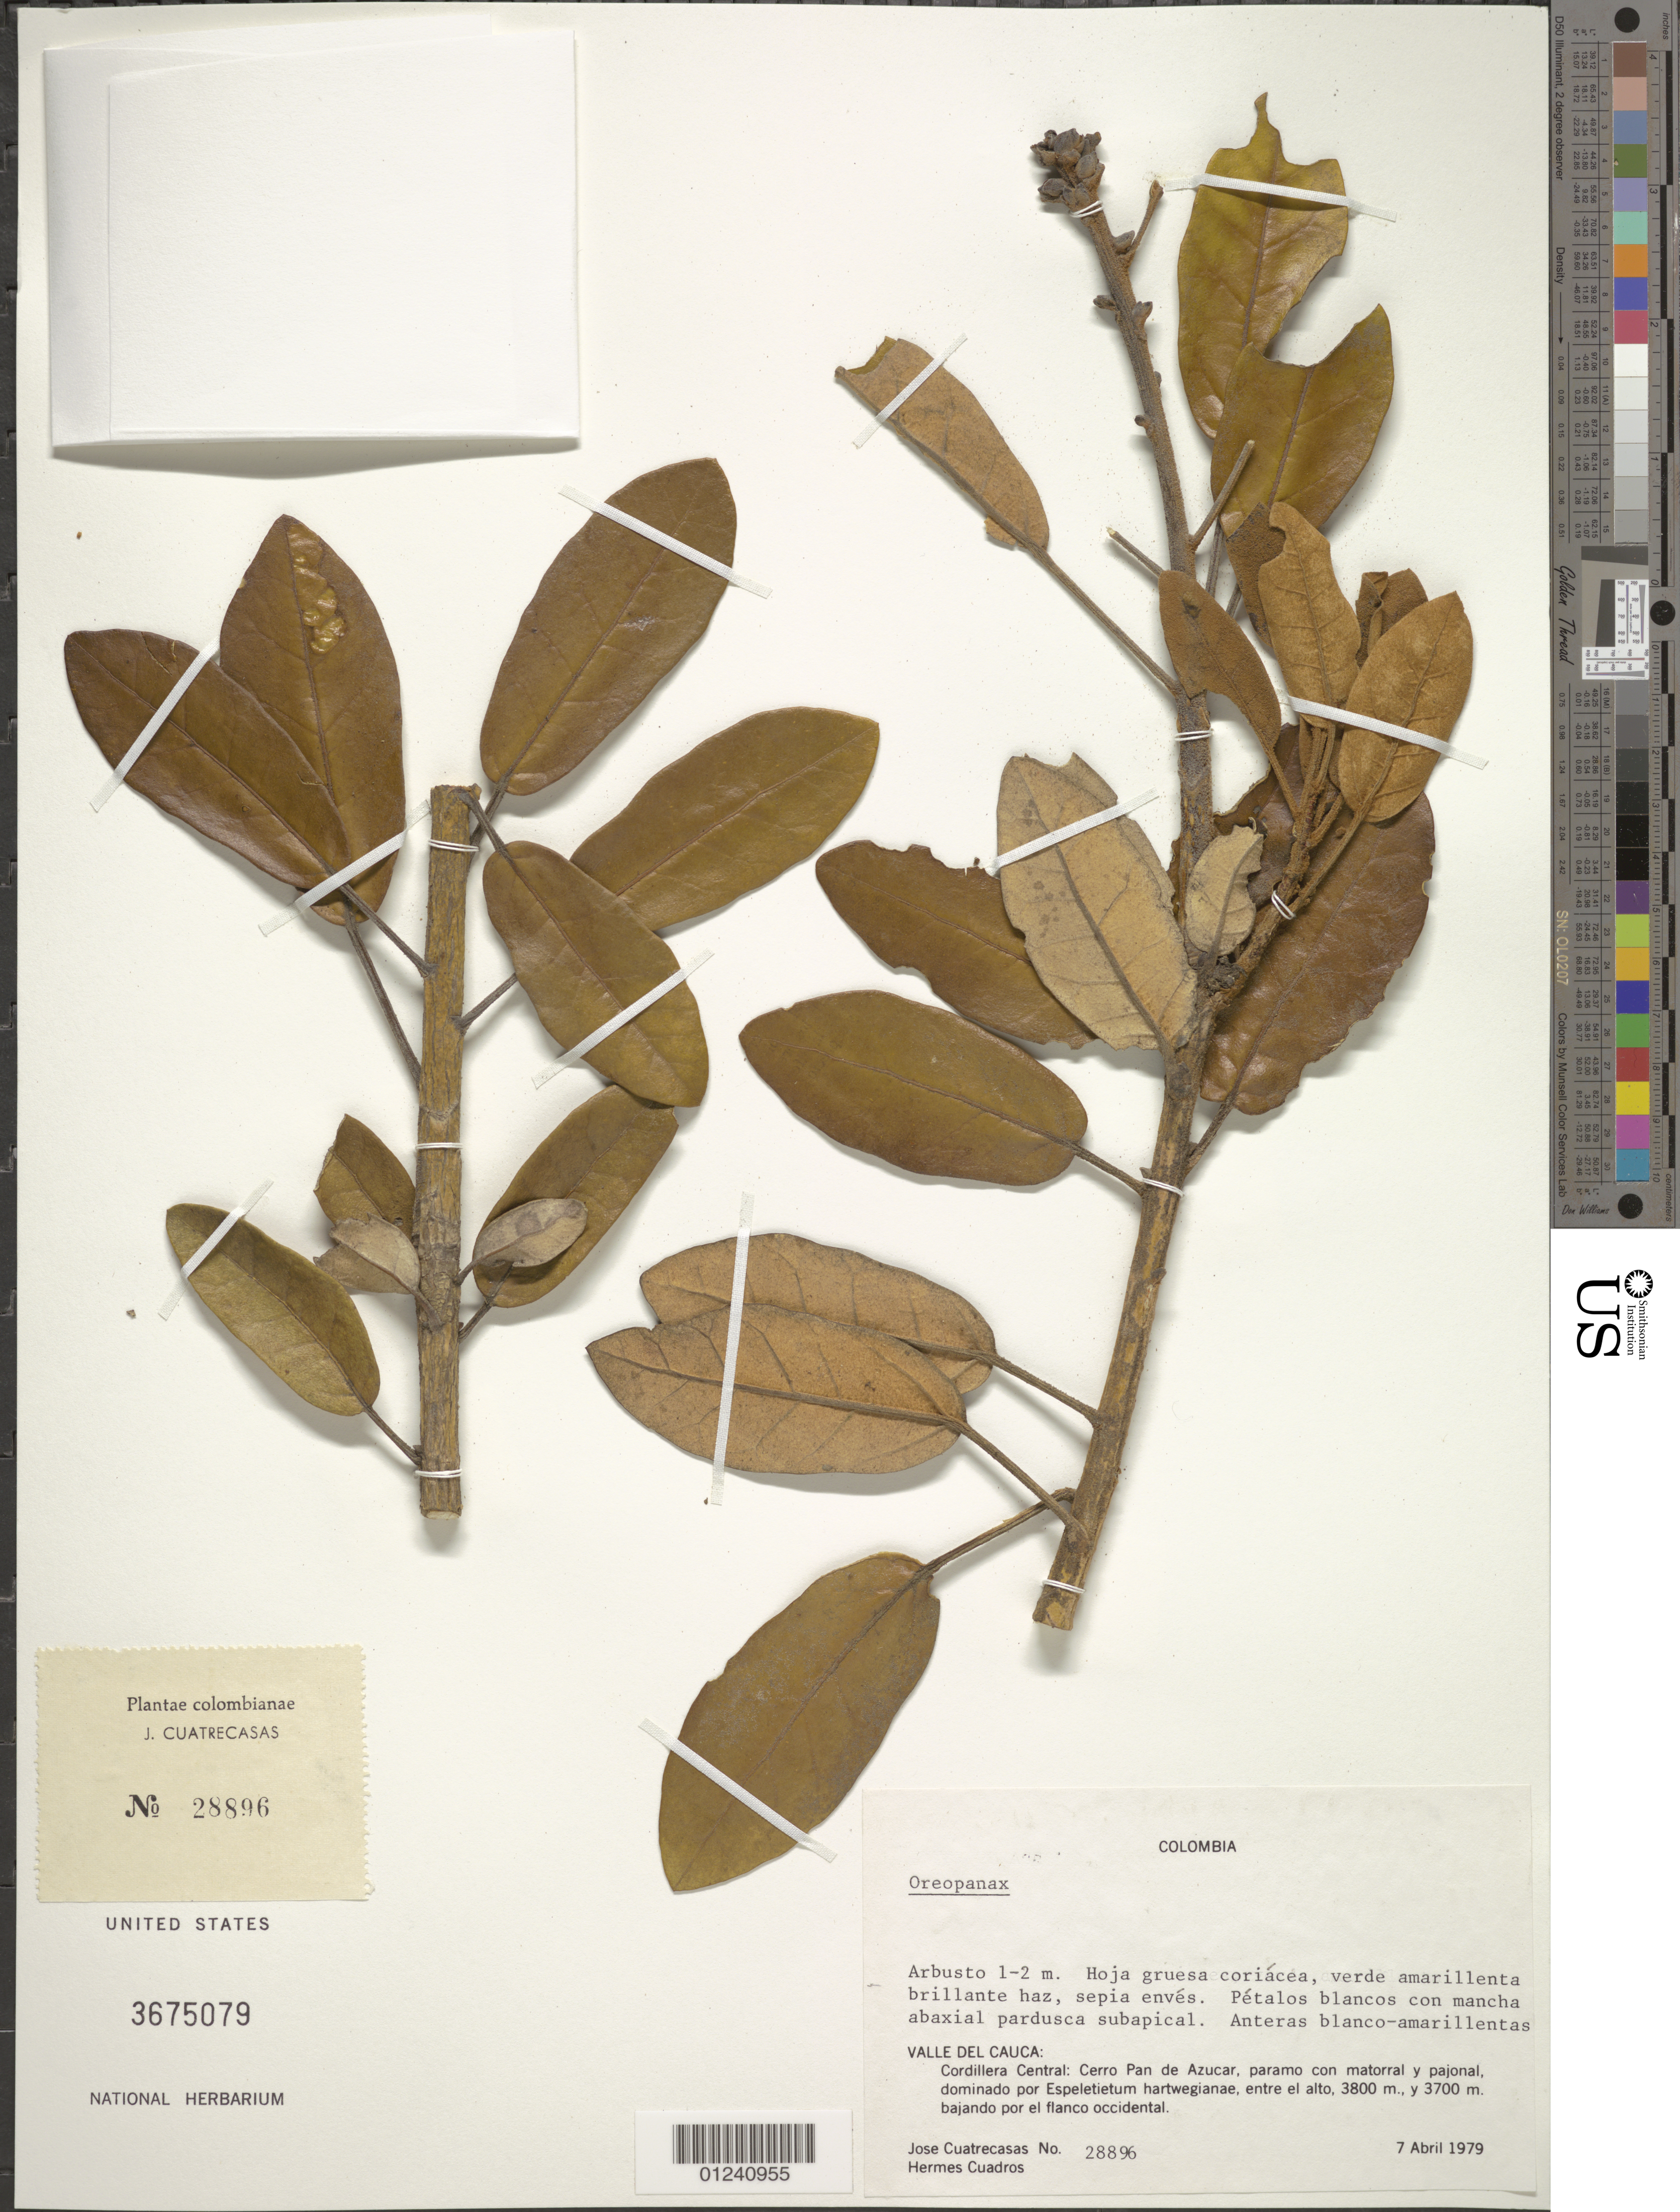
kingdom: Plantae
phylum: Tracheophyta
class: Magnoliopsida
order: Apiales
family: Araliaceae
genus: Oreopanax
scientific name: Oreopanax sp.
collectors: J. Cuatrecasas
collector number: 28896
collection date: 1979-04-07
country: Colombia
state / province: Valle del Cauca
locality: Cordillera Central: Cerro Pan de Azucar, paramo con matorral y pajonal, dominado por Espeletietum hartwegianae, entre el alto, bajando por el flanco occidental.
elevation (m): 3800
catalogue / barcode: US 3675079